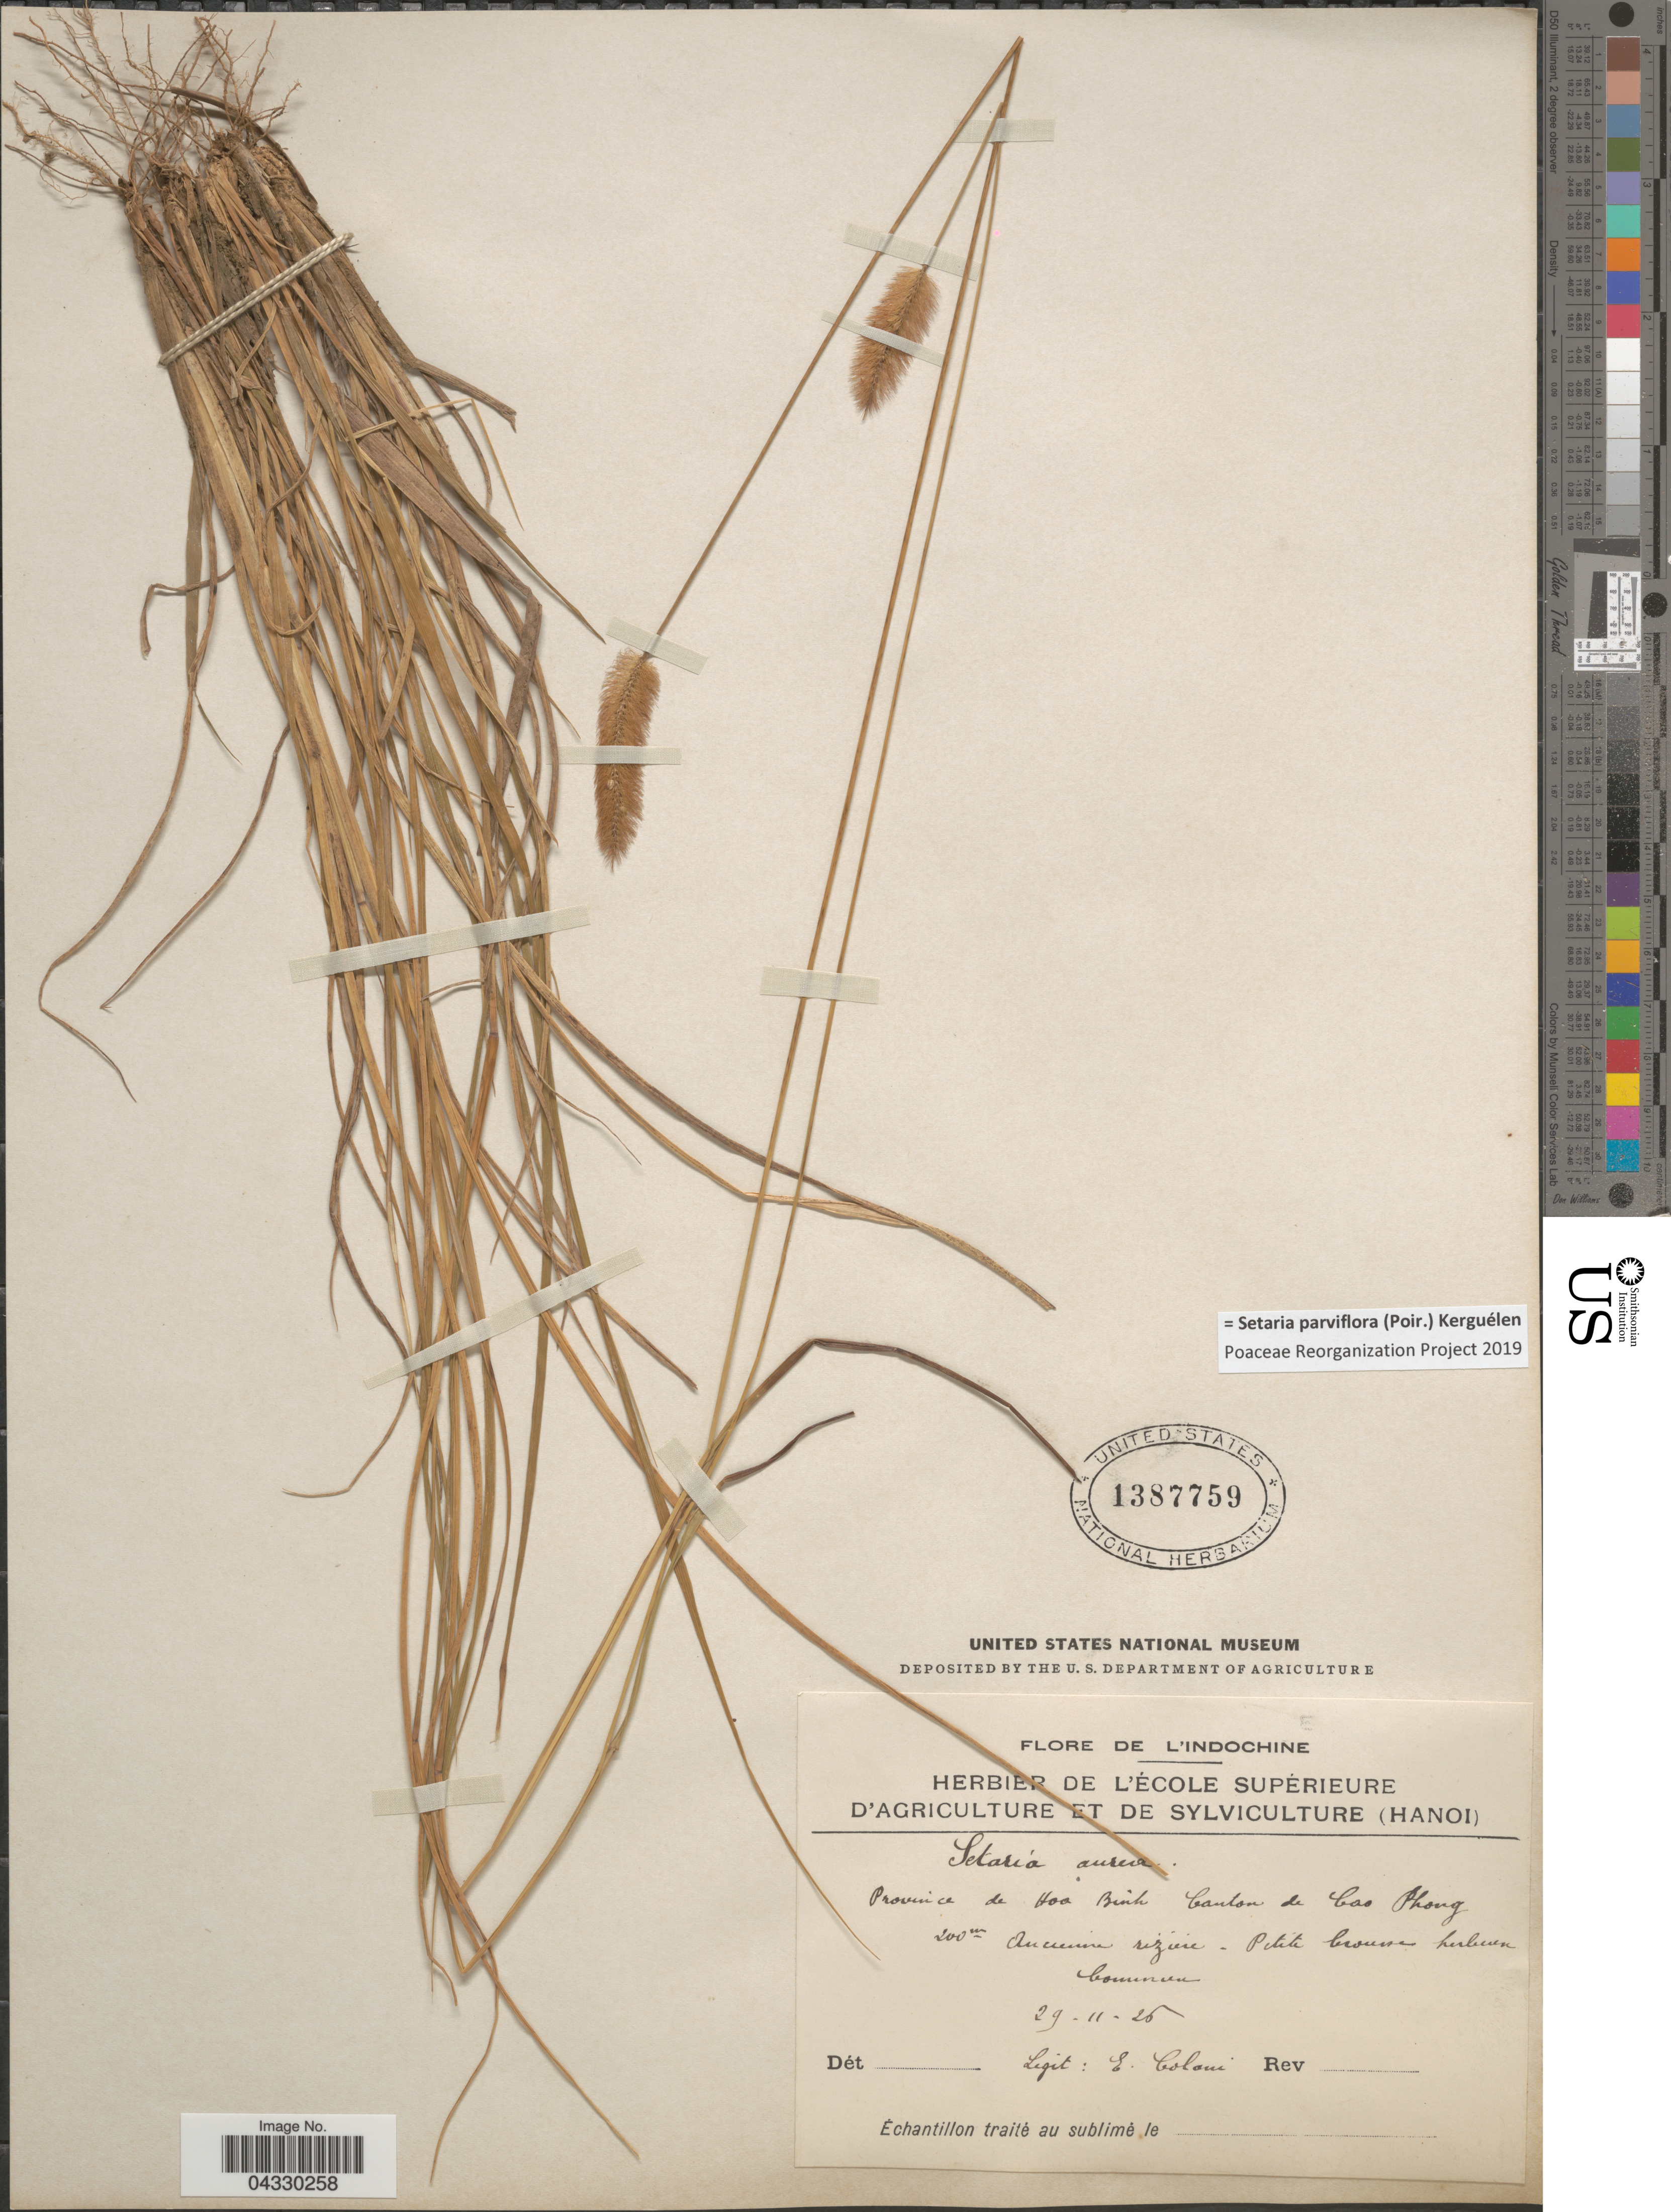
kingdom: Plantae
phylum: Tracheophyta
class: Liliopsida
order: Poales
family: Poaceae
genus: Setaria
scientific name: Setaria parviflora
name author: (Poir.) Kerguélen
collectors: E. Colani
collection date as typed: Transcribed d/m/y: 29/11/26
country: Vietnam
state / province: Hoa Binh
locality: Indochine. Canton de Cas Phong. Ancienne riziere-Petite brouse herbeux commun.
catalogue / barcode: US 1387759